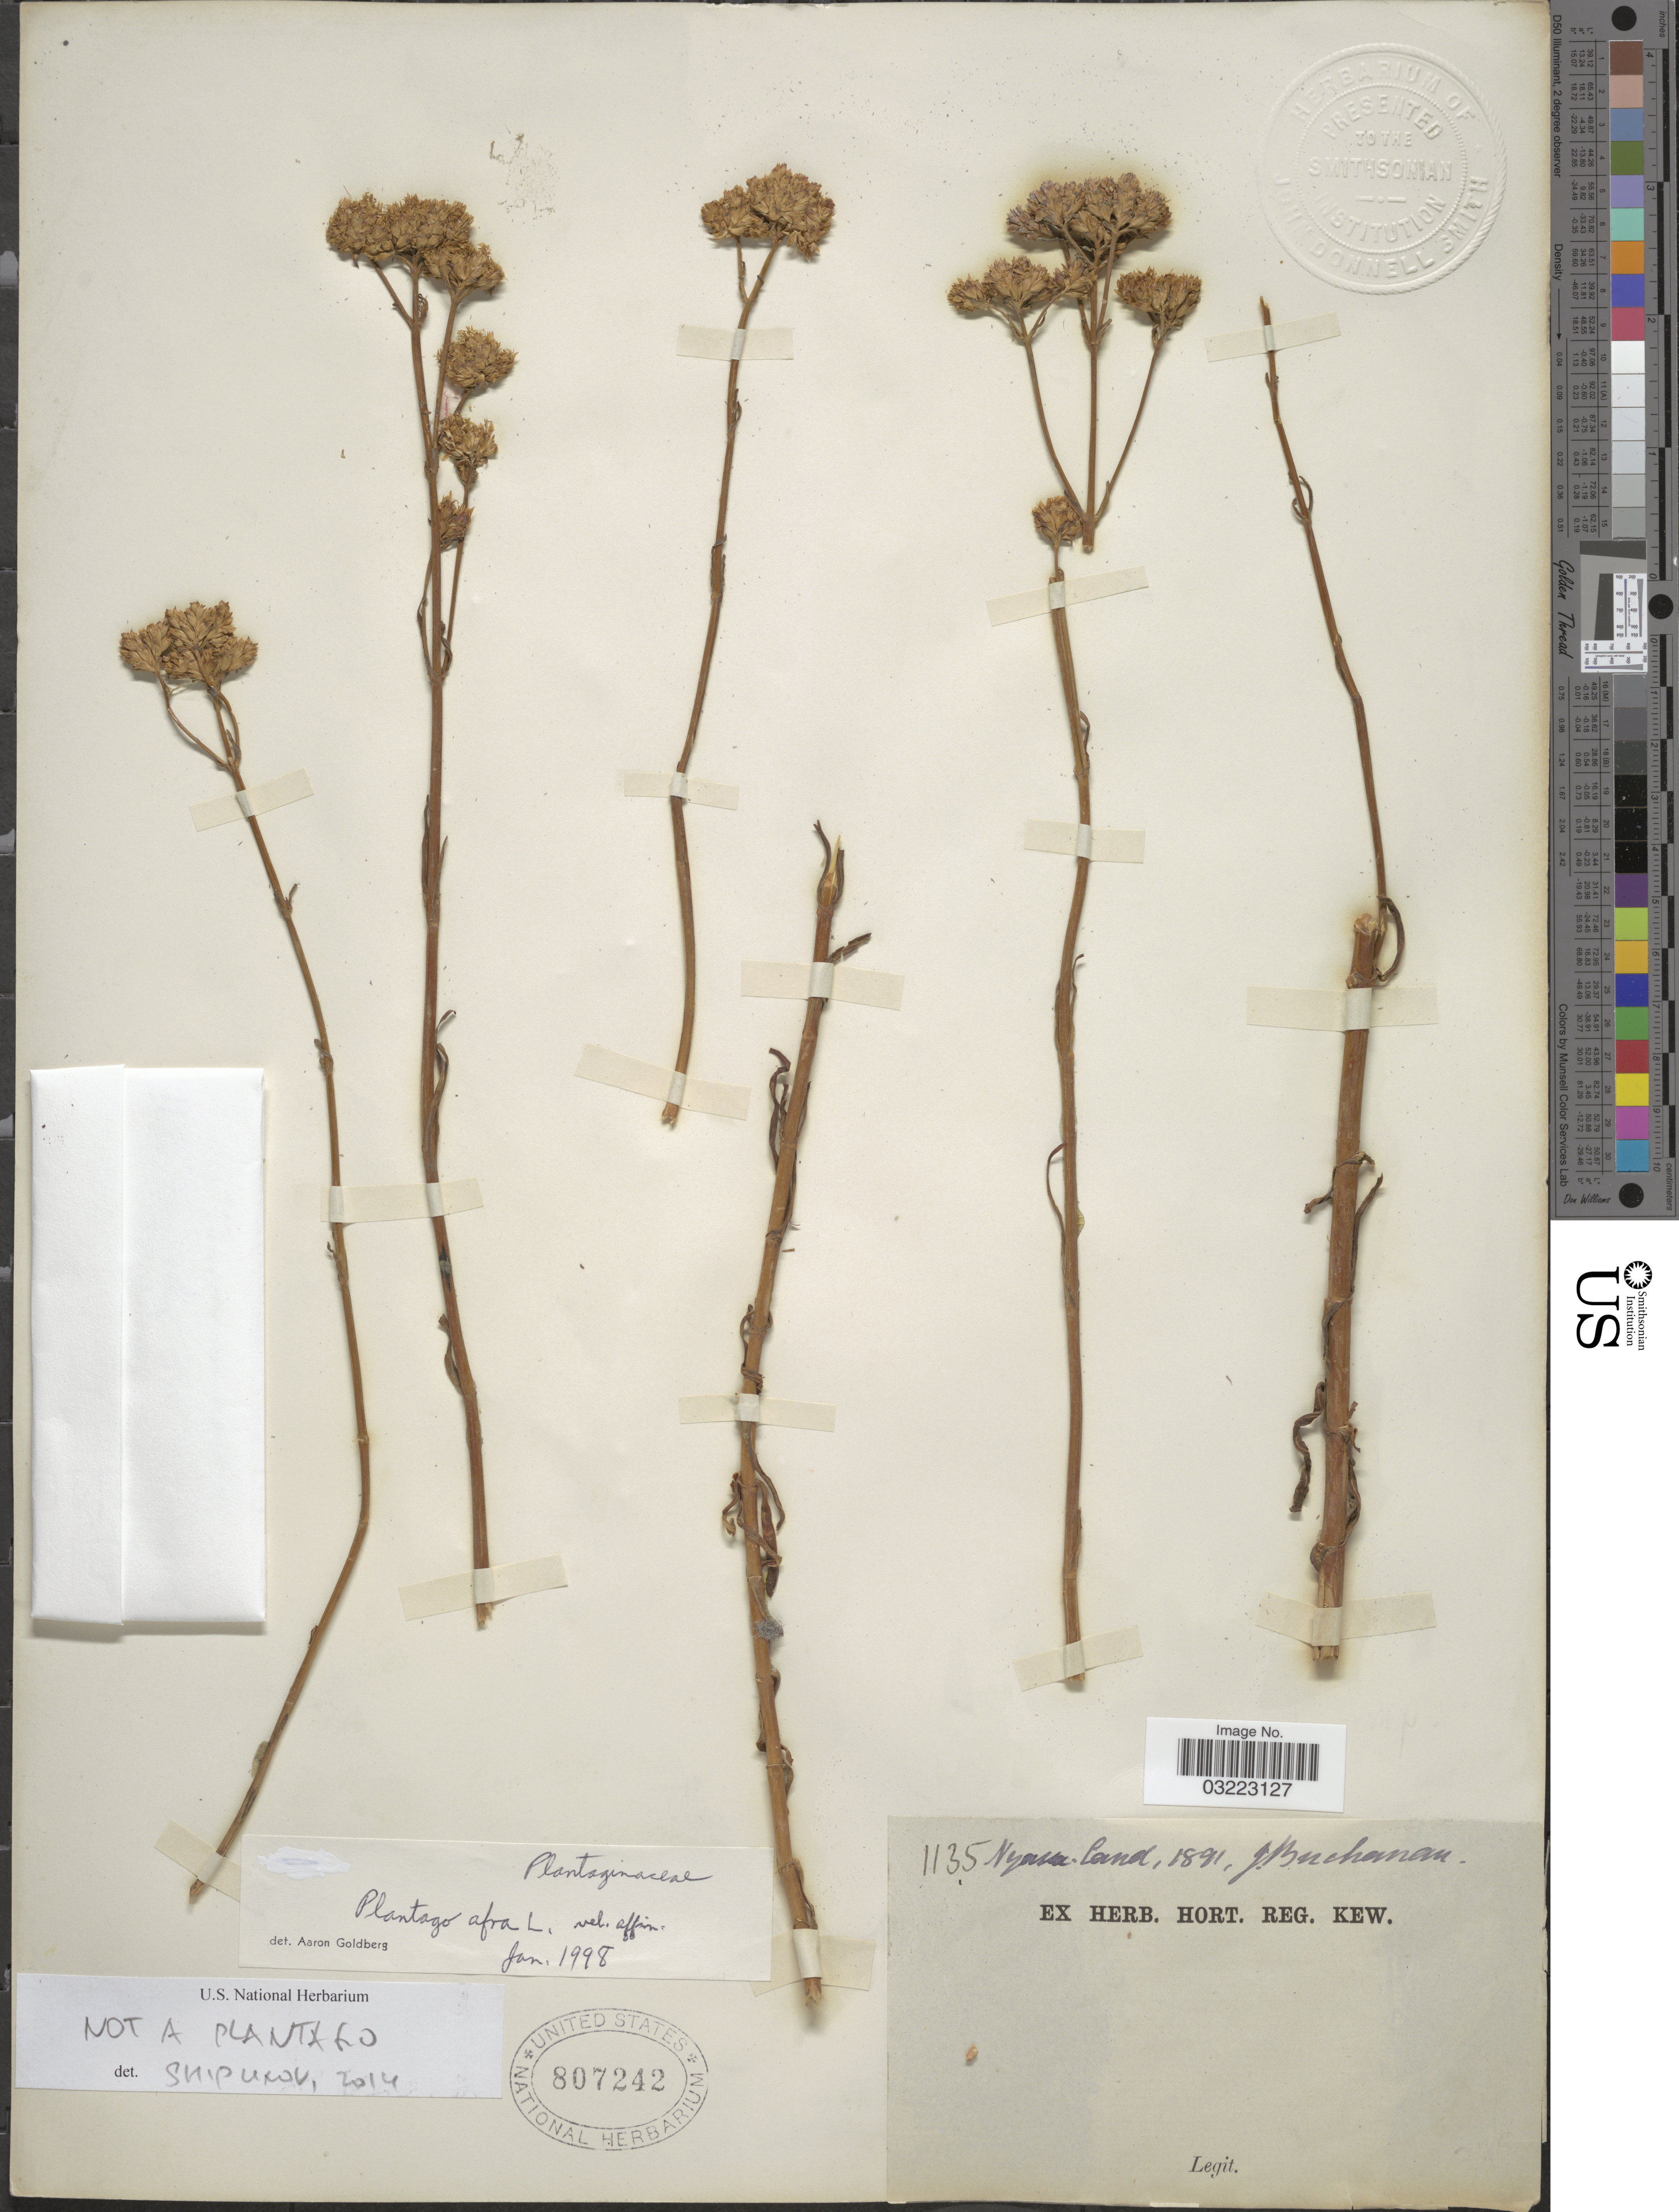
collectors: J. Buchanan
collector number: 1135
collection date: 1891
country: Malawi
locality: Nyasaland.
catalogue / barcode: US 807242